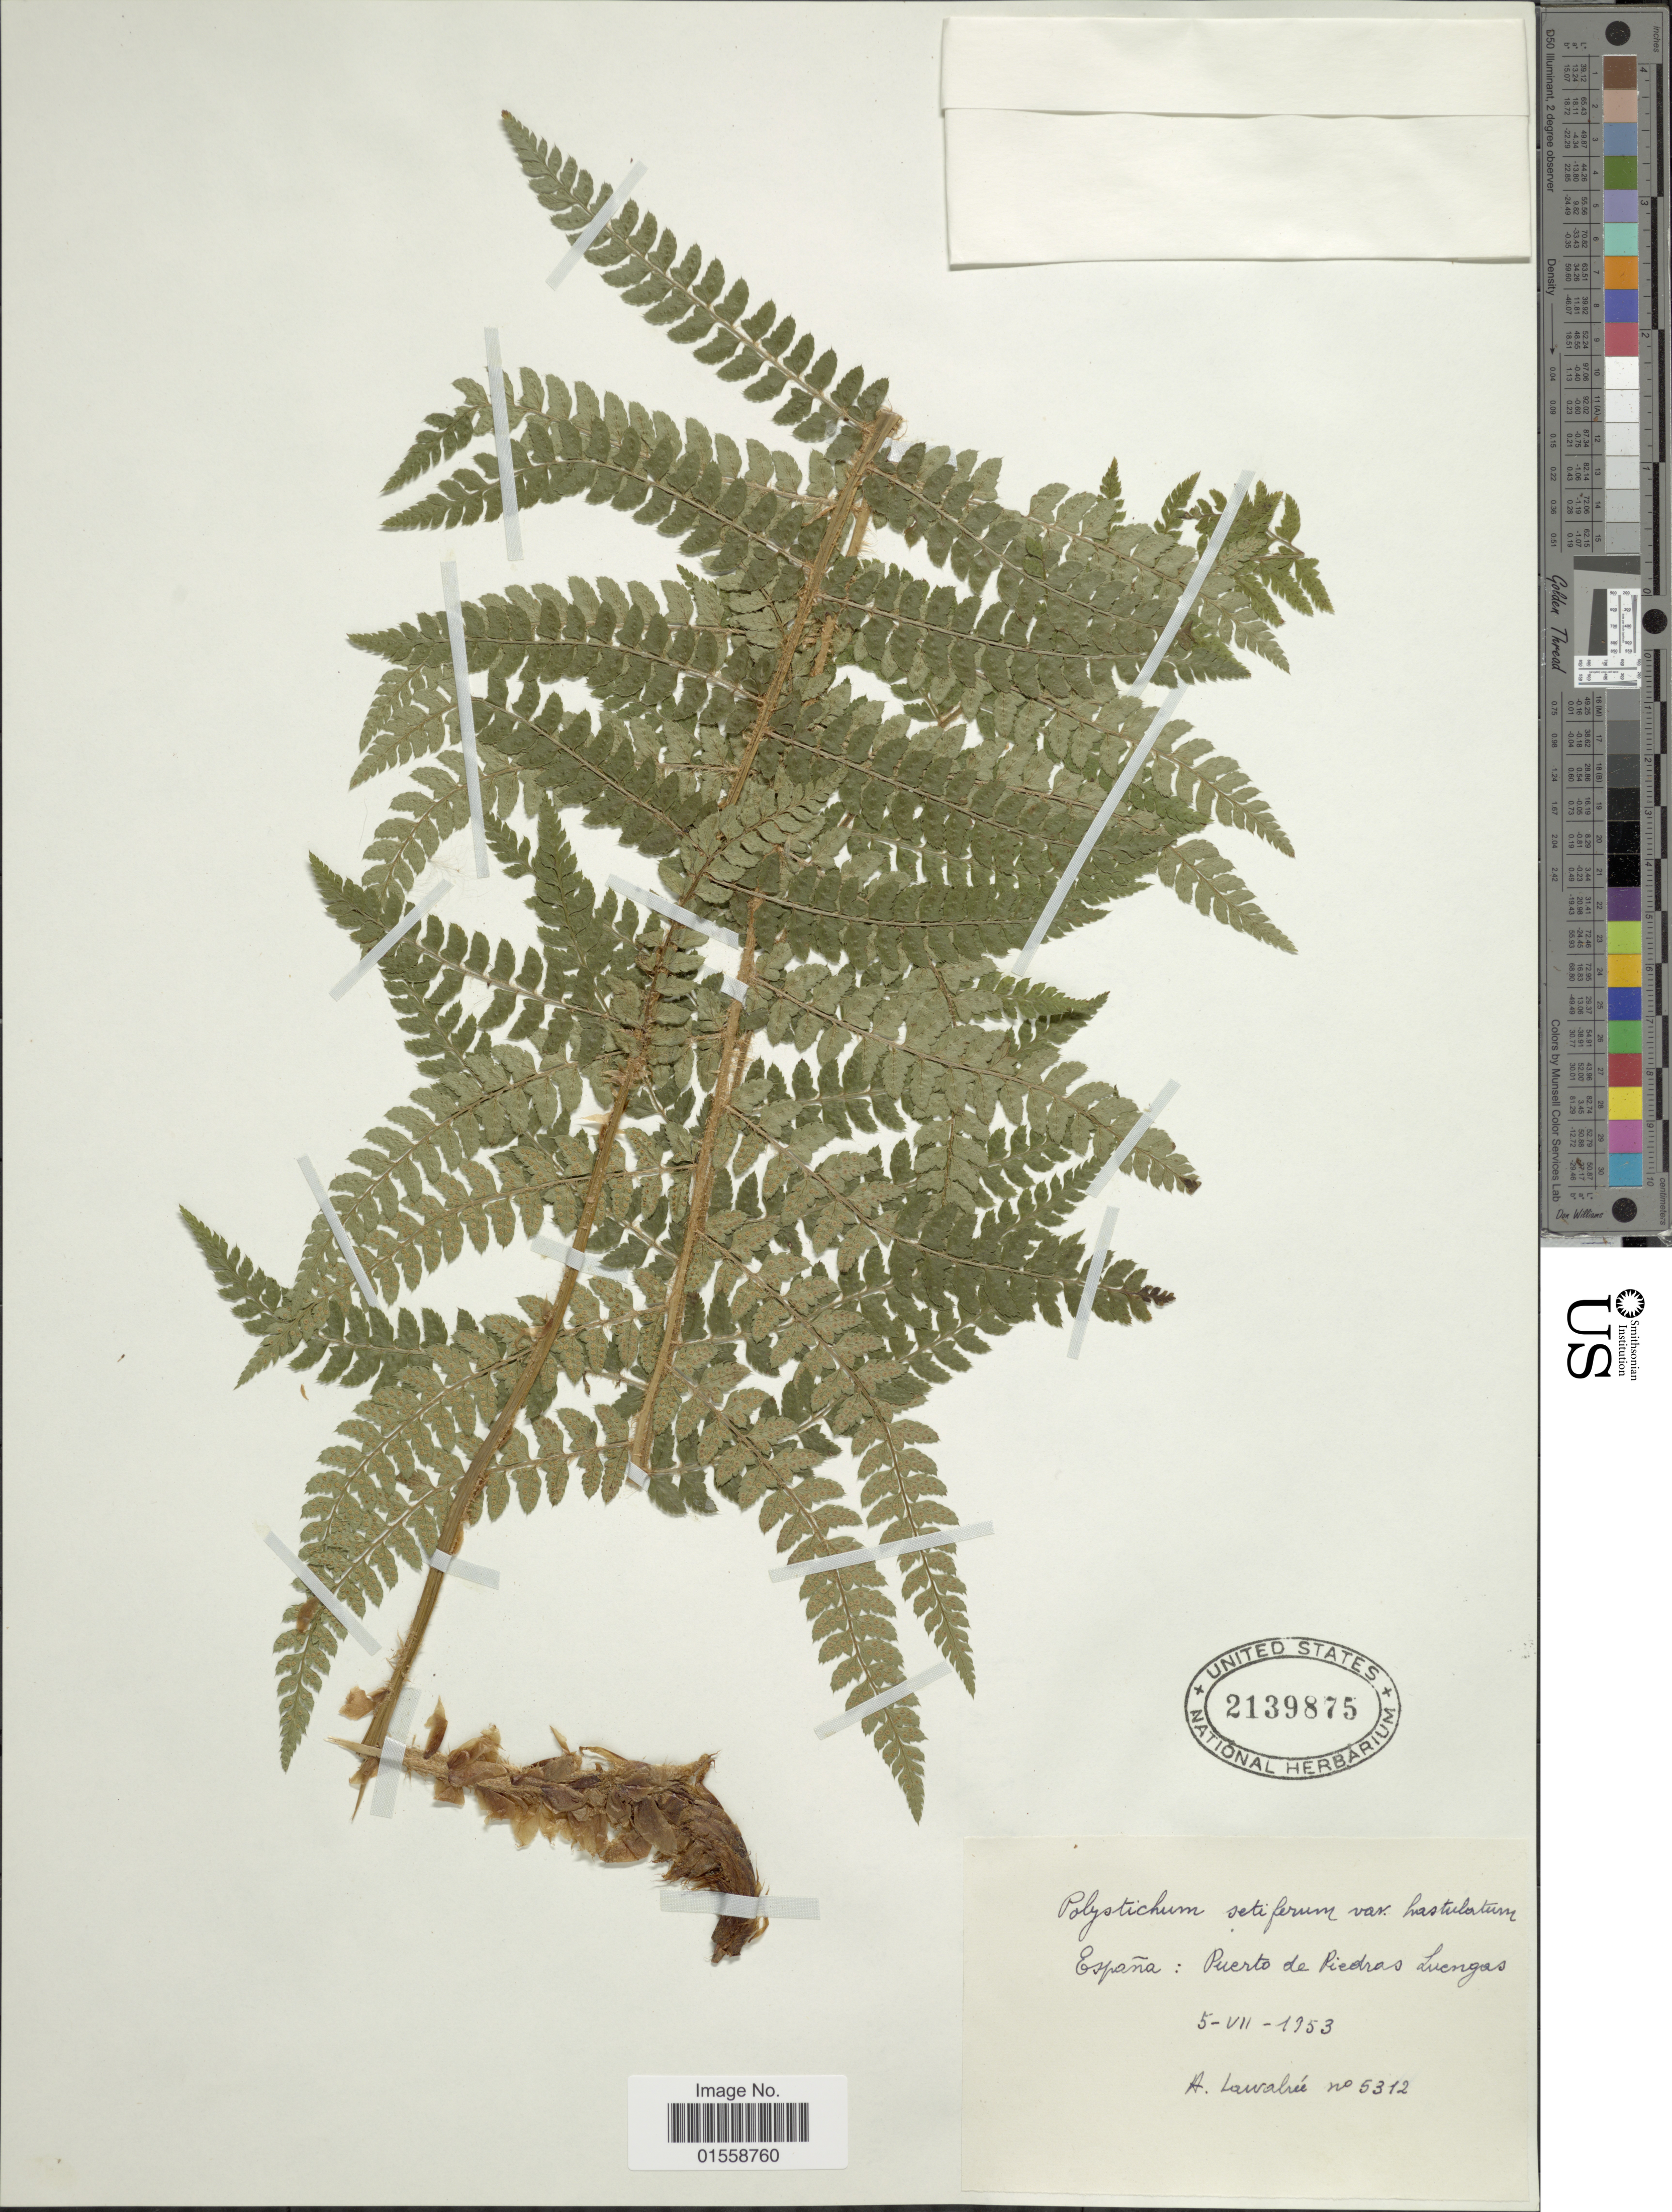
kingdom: Plantae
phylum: Tracheophyta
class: Polypodiopsida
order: Polypodiales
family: Dryopteridaceae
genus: Polystichum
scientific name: Polystichum setiferum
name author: (Forssk.) Moore ex Woynar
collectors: A. G. Lawalrée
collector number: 5312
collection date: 1953-07-05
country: Spain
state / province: Castilla y León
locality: España: Puerto de Piedras Luengas (Piedrasluengas)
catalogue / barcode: US 2139875